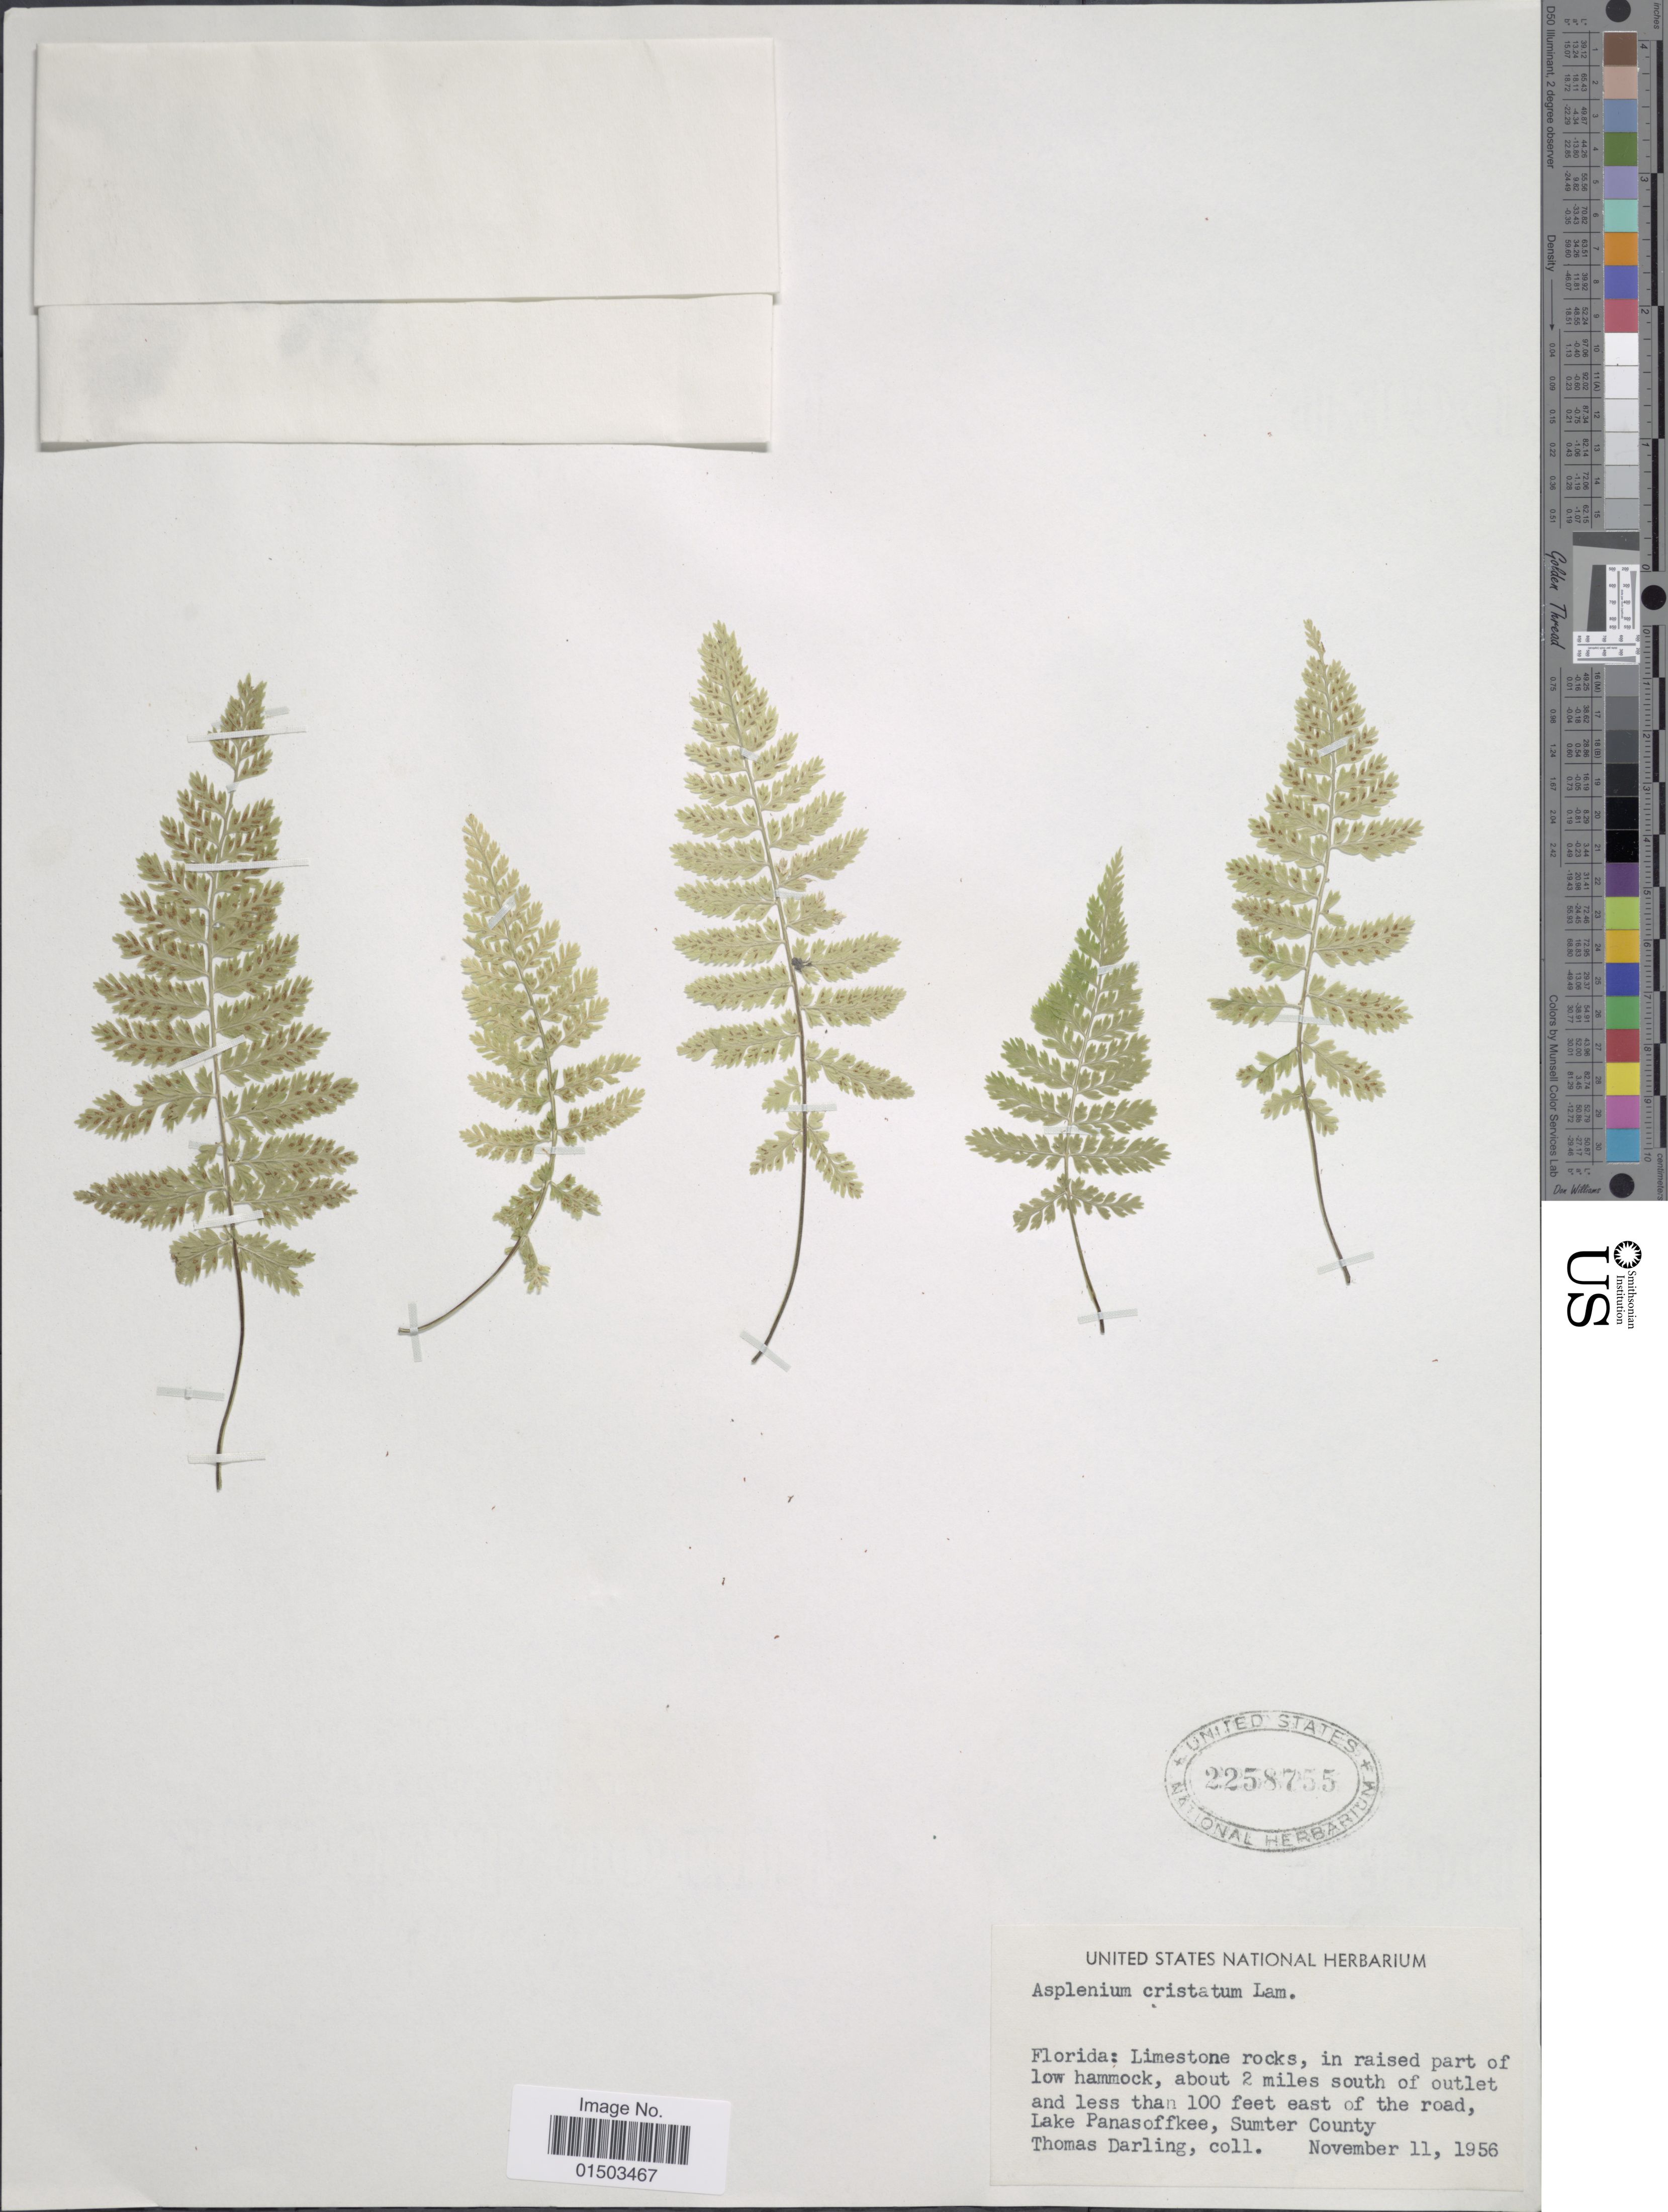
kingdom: Plantae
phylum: Tracheophyta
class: Polypodiopsida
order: Polypodiales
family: Aspleniaceae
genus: Asplenium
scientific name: Asplenium cristatum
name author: Lam.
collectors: T. Darling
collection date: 1956-11-11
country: United States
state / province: Florida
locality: Florida. about 2 miles south of outlet, and less than 100 feet east of the road, Lake Panasoffkee, Sumter County.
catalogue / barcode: US 2258755